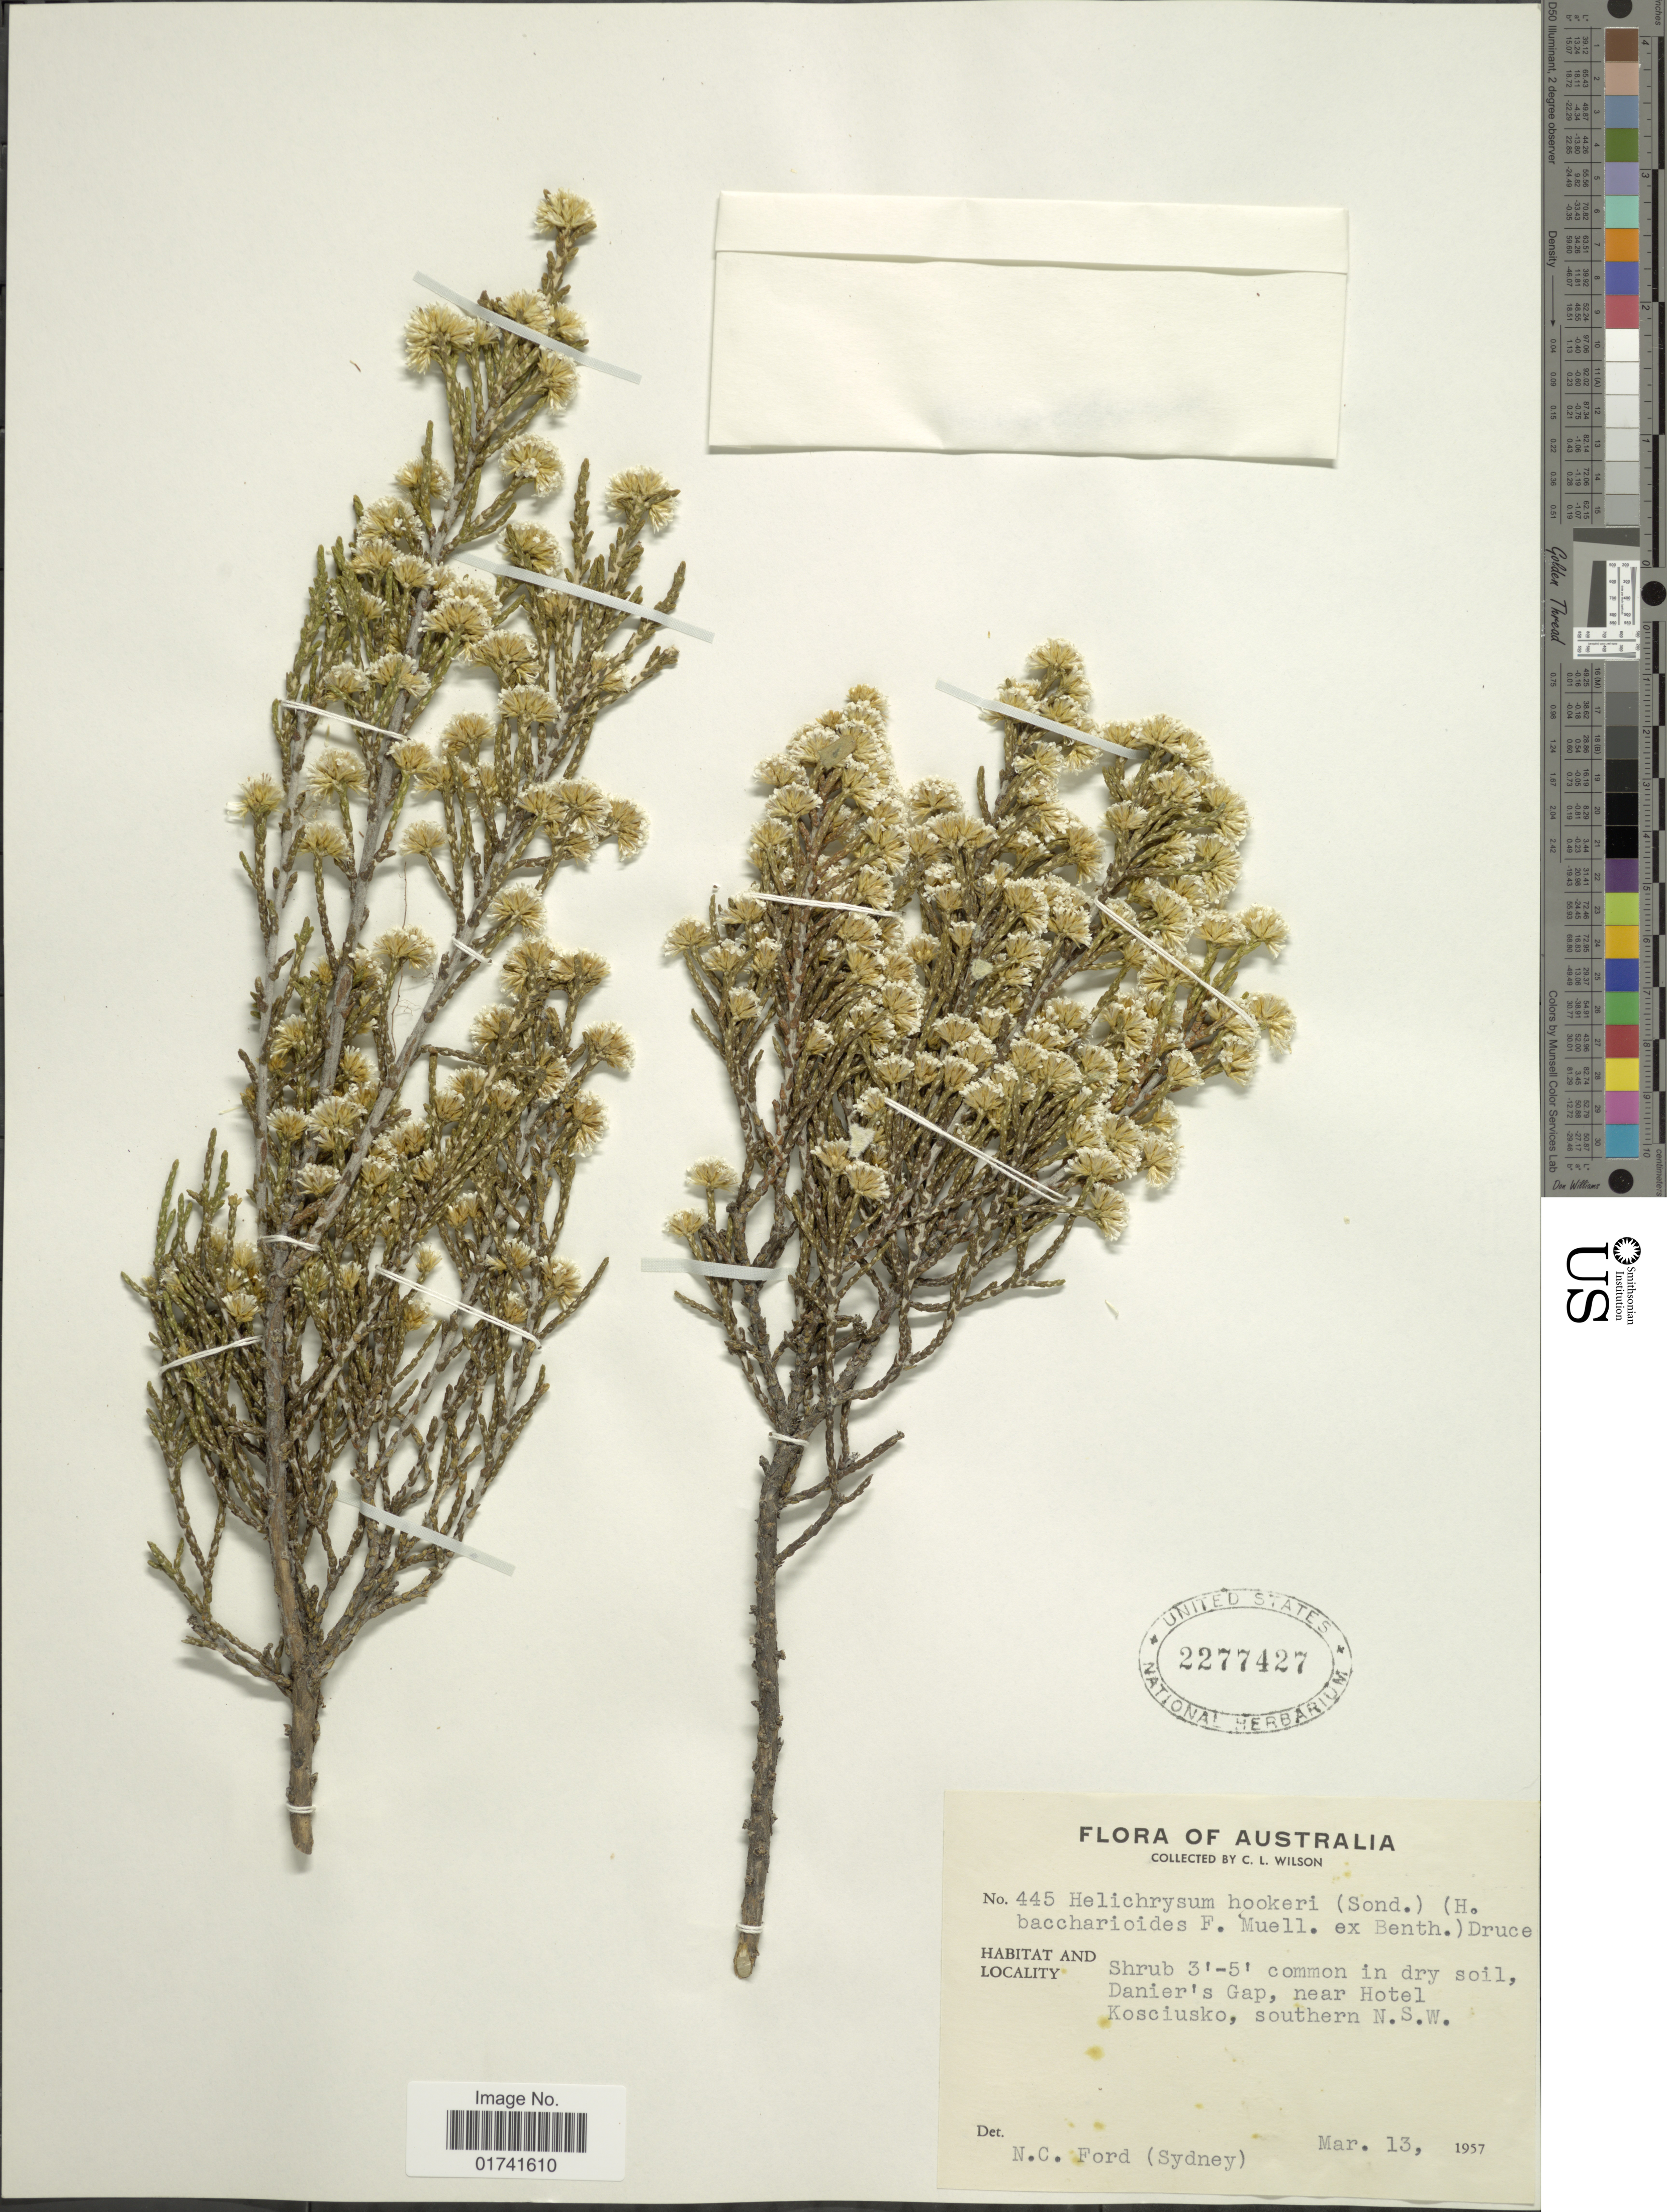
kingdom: Plantae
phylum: Tracheophyta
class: Magnoliopsida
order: Asterales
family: Asteraceae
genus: Ozothamnus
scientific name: Ozothamnus hookeri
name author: Sond.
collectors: C. L. Wilson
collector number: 445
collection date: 1957-03-13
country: Australia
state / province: New South Wales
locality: Danier's Gap, near Hotel Kosciusko, southern N.S.W.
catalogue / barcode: US 2277427